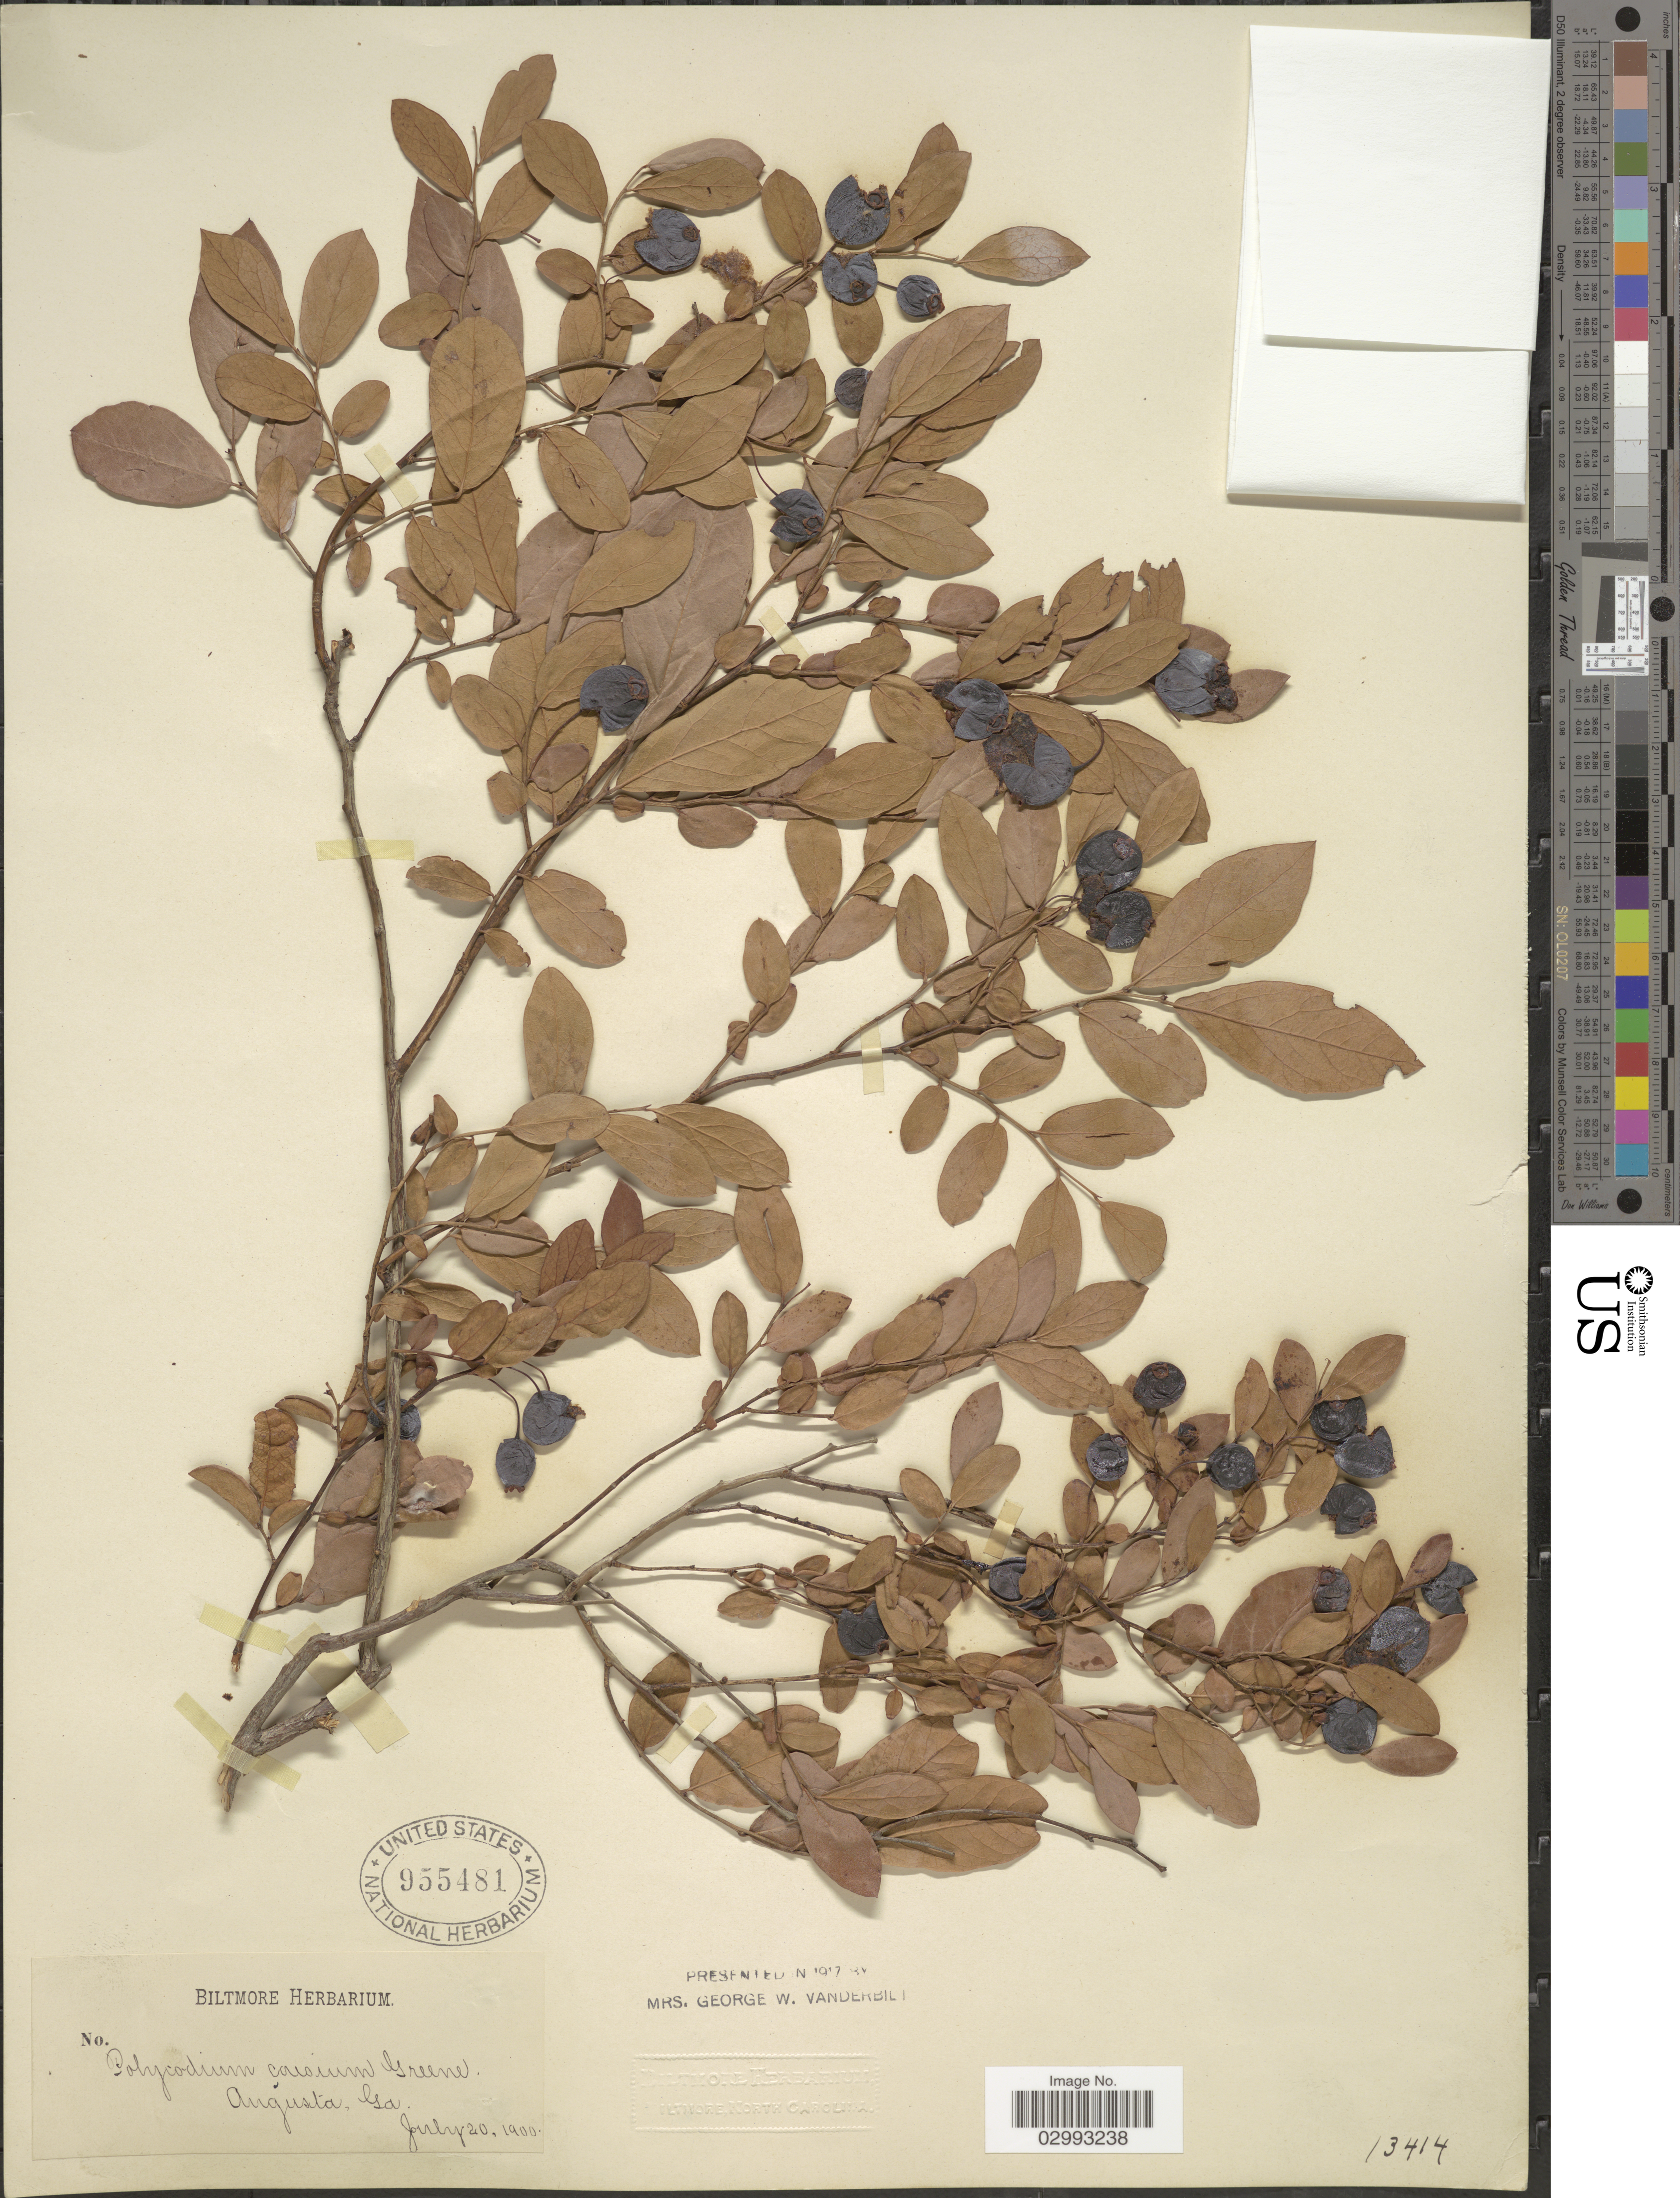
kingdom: Plantae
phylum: Tracheophyta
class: Magnoliopsida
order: Ericales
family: Ericaceae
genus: Polycodium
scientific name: Polycodium revolutum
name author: (Greene) Greene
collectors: ex herb. Biltmore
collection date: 1900-07-20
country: United States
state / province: Georgia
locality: Augusta.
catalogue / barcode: US 955481